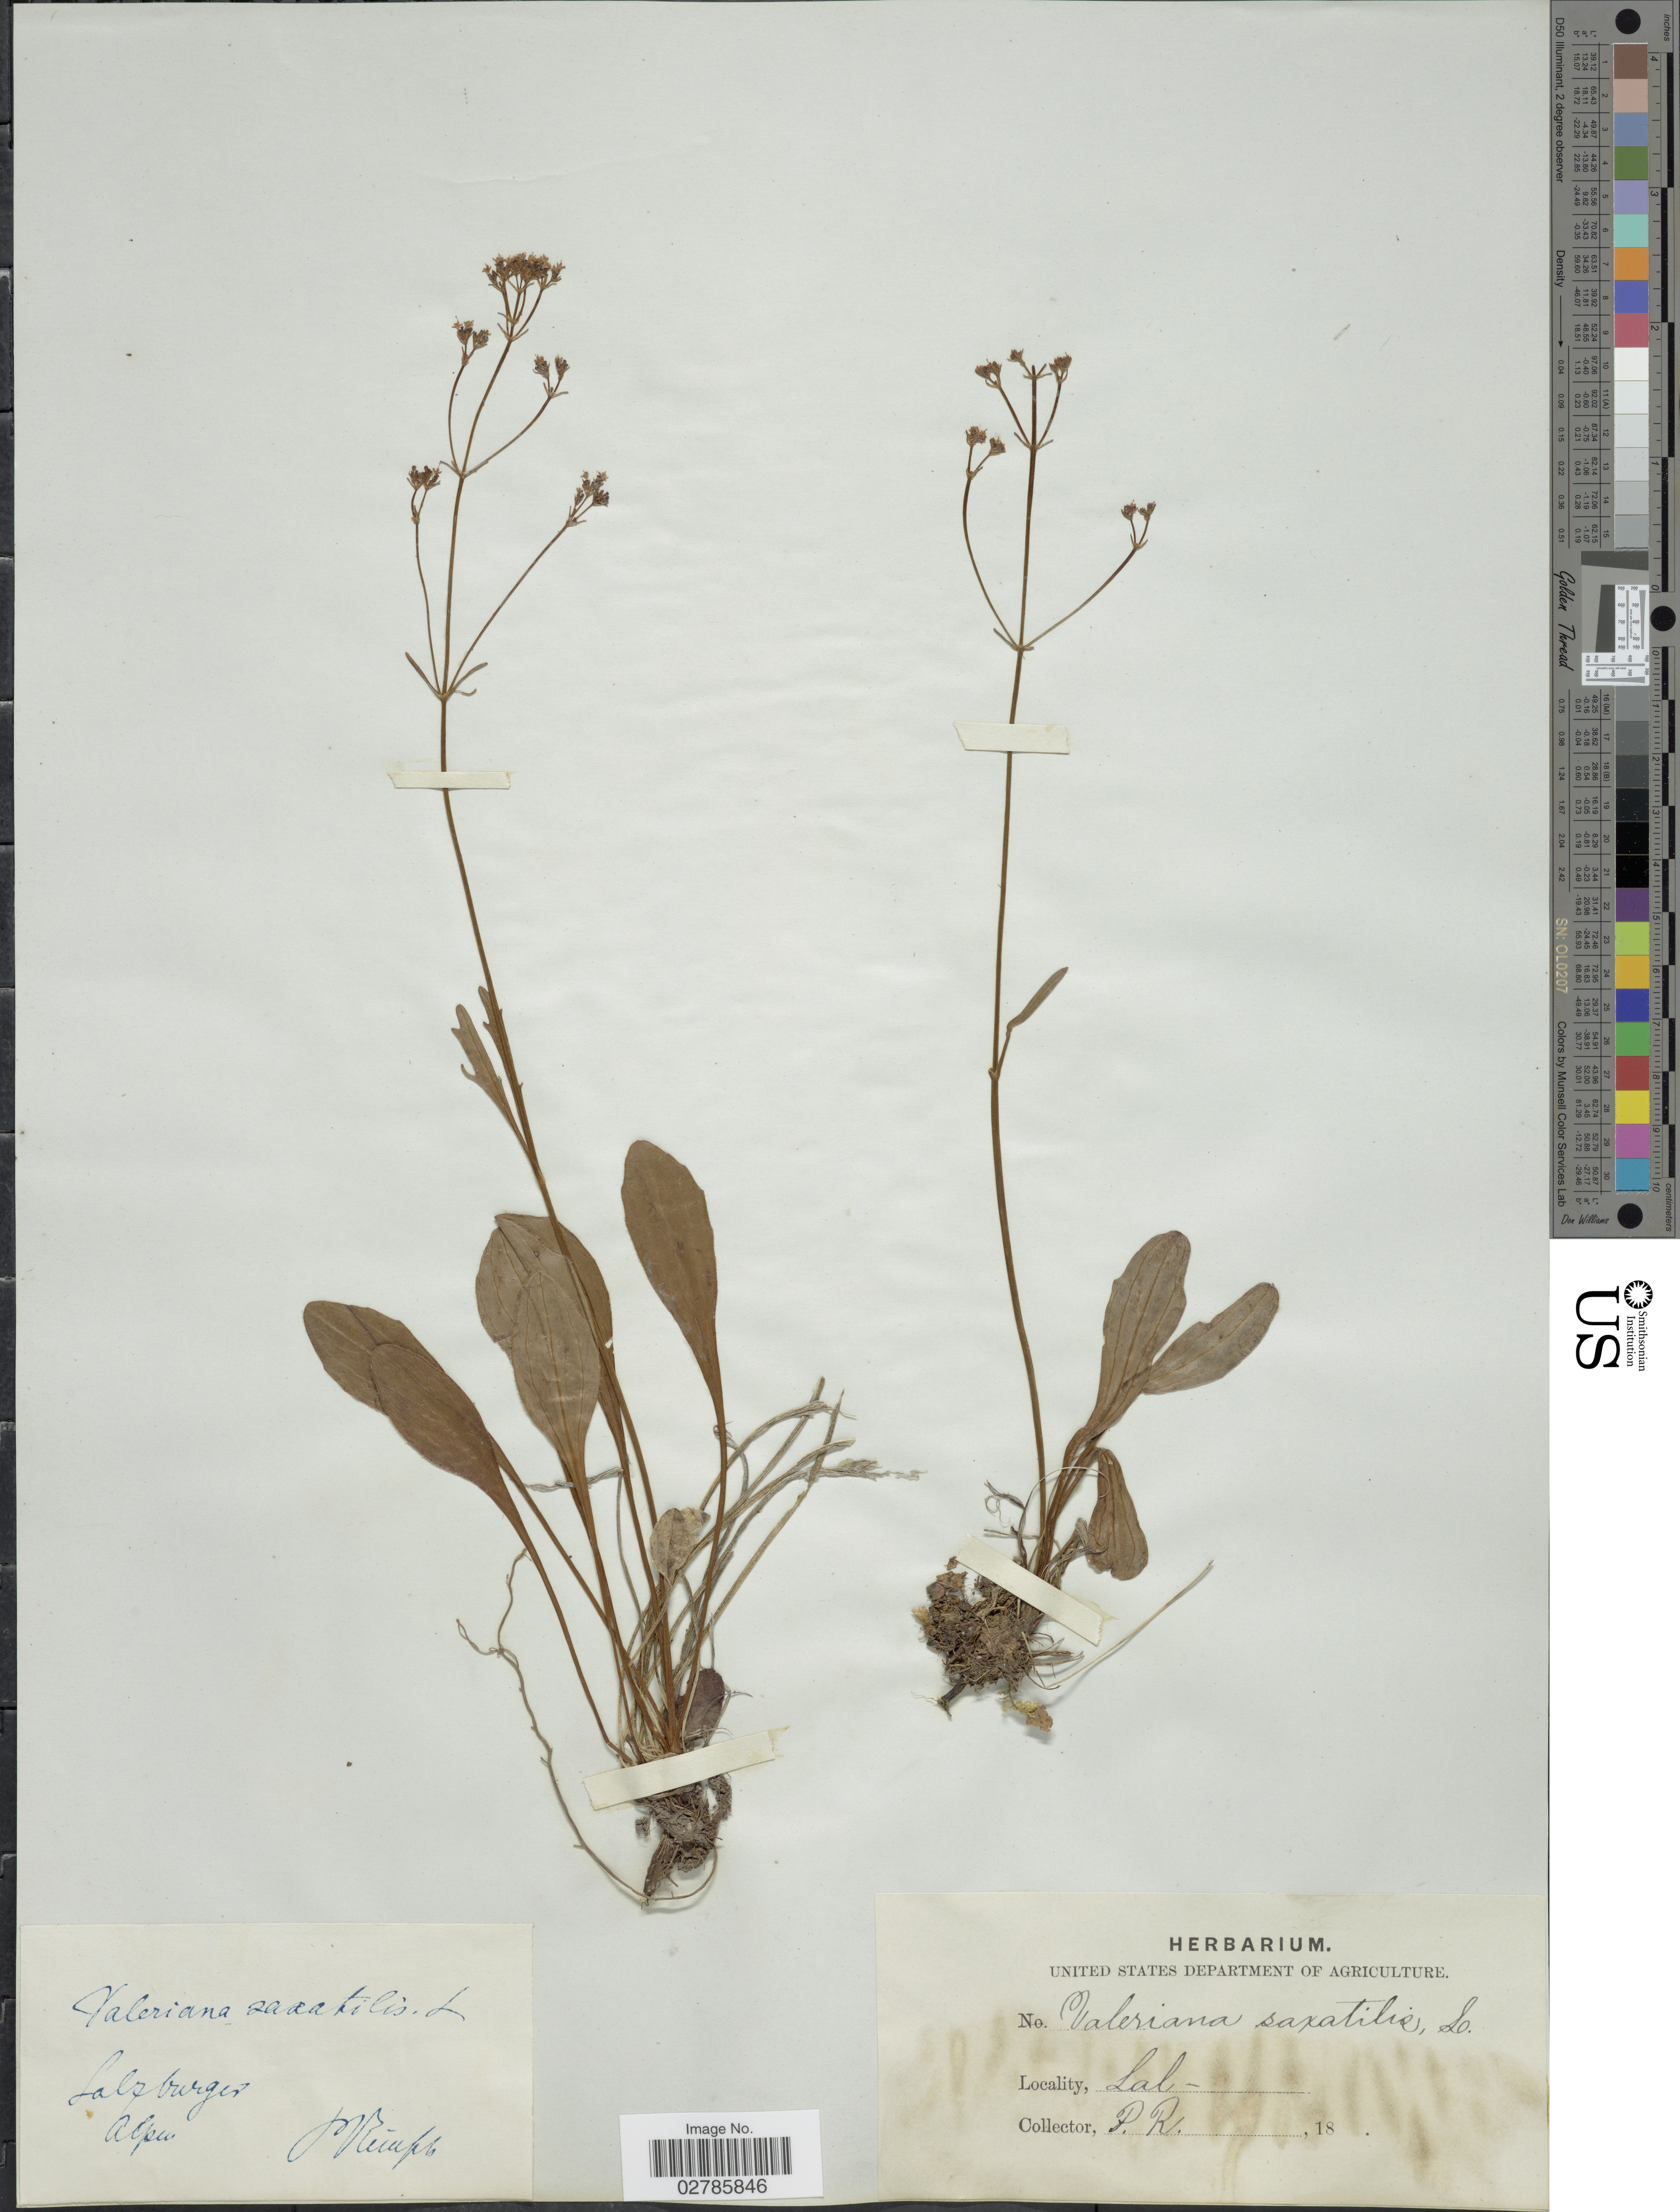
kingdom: Plantae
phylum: Tracheophyta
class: Magnoliopsida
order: Dipsacales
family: Caprifoliaceae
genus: Valeriana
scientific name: Valeriana saxatilis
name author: L.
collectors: P.F. Reinsch (herbarium)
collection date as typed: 18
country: Austria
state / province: Salzburg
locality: Sal. Salzburger. Alpen.